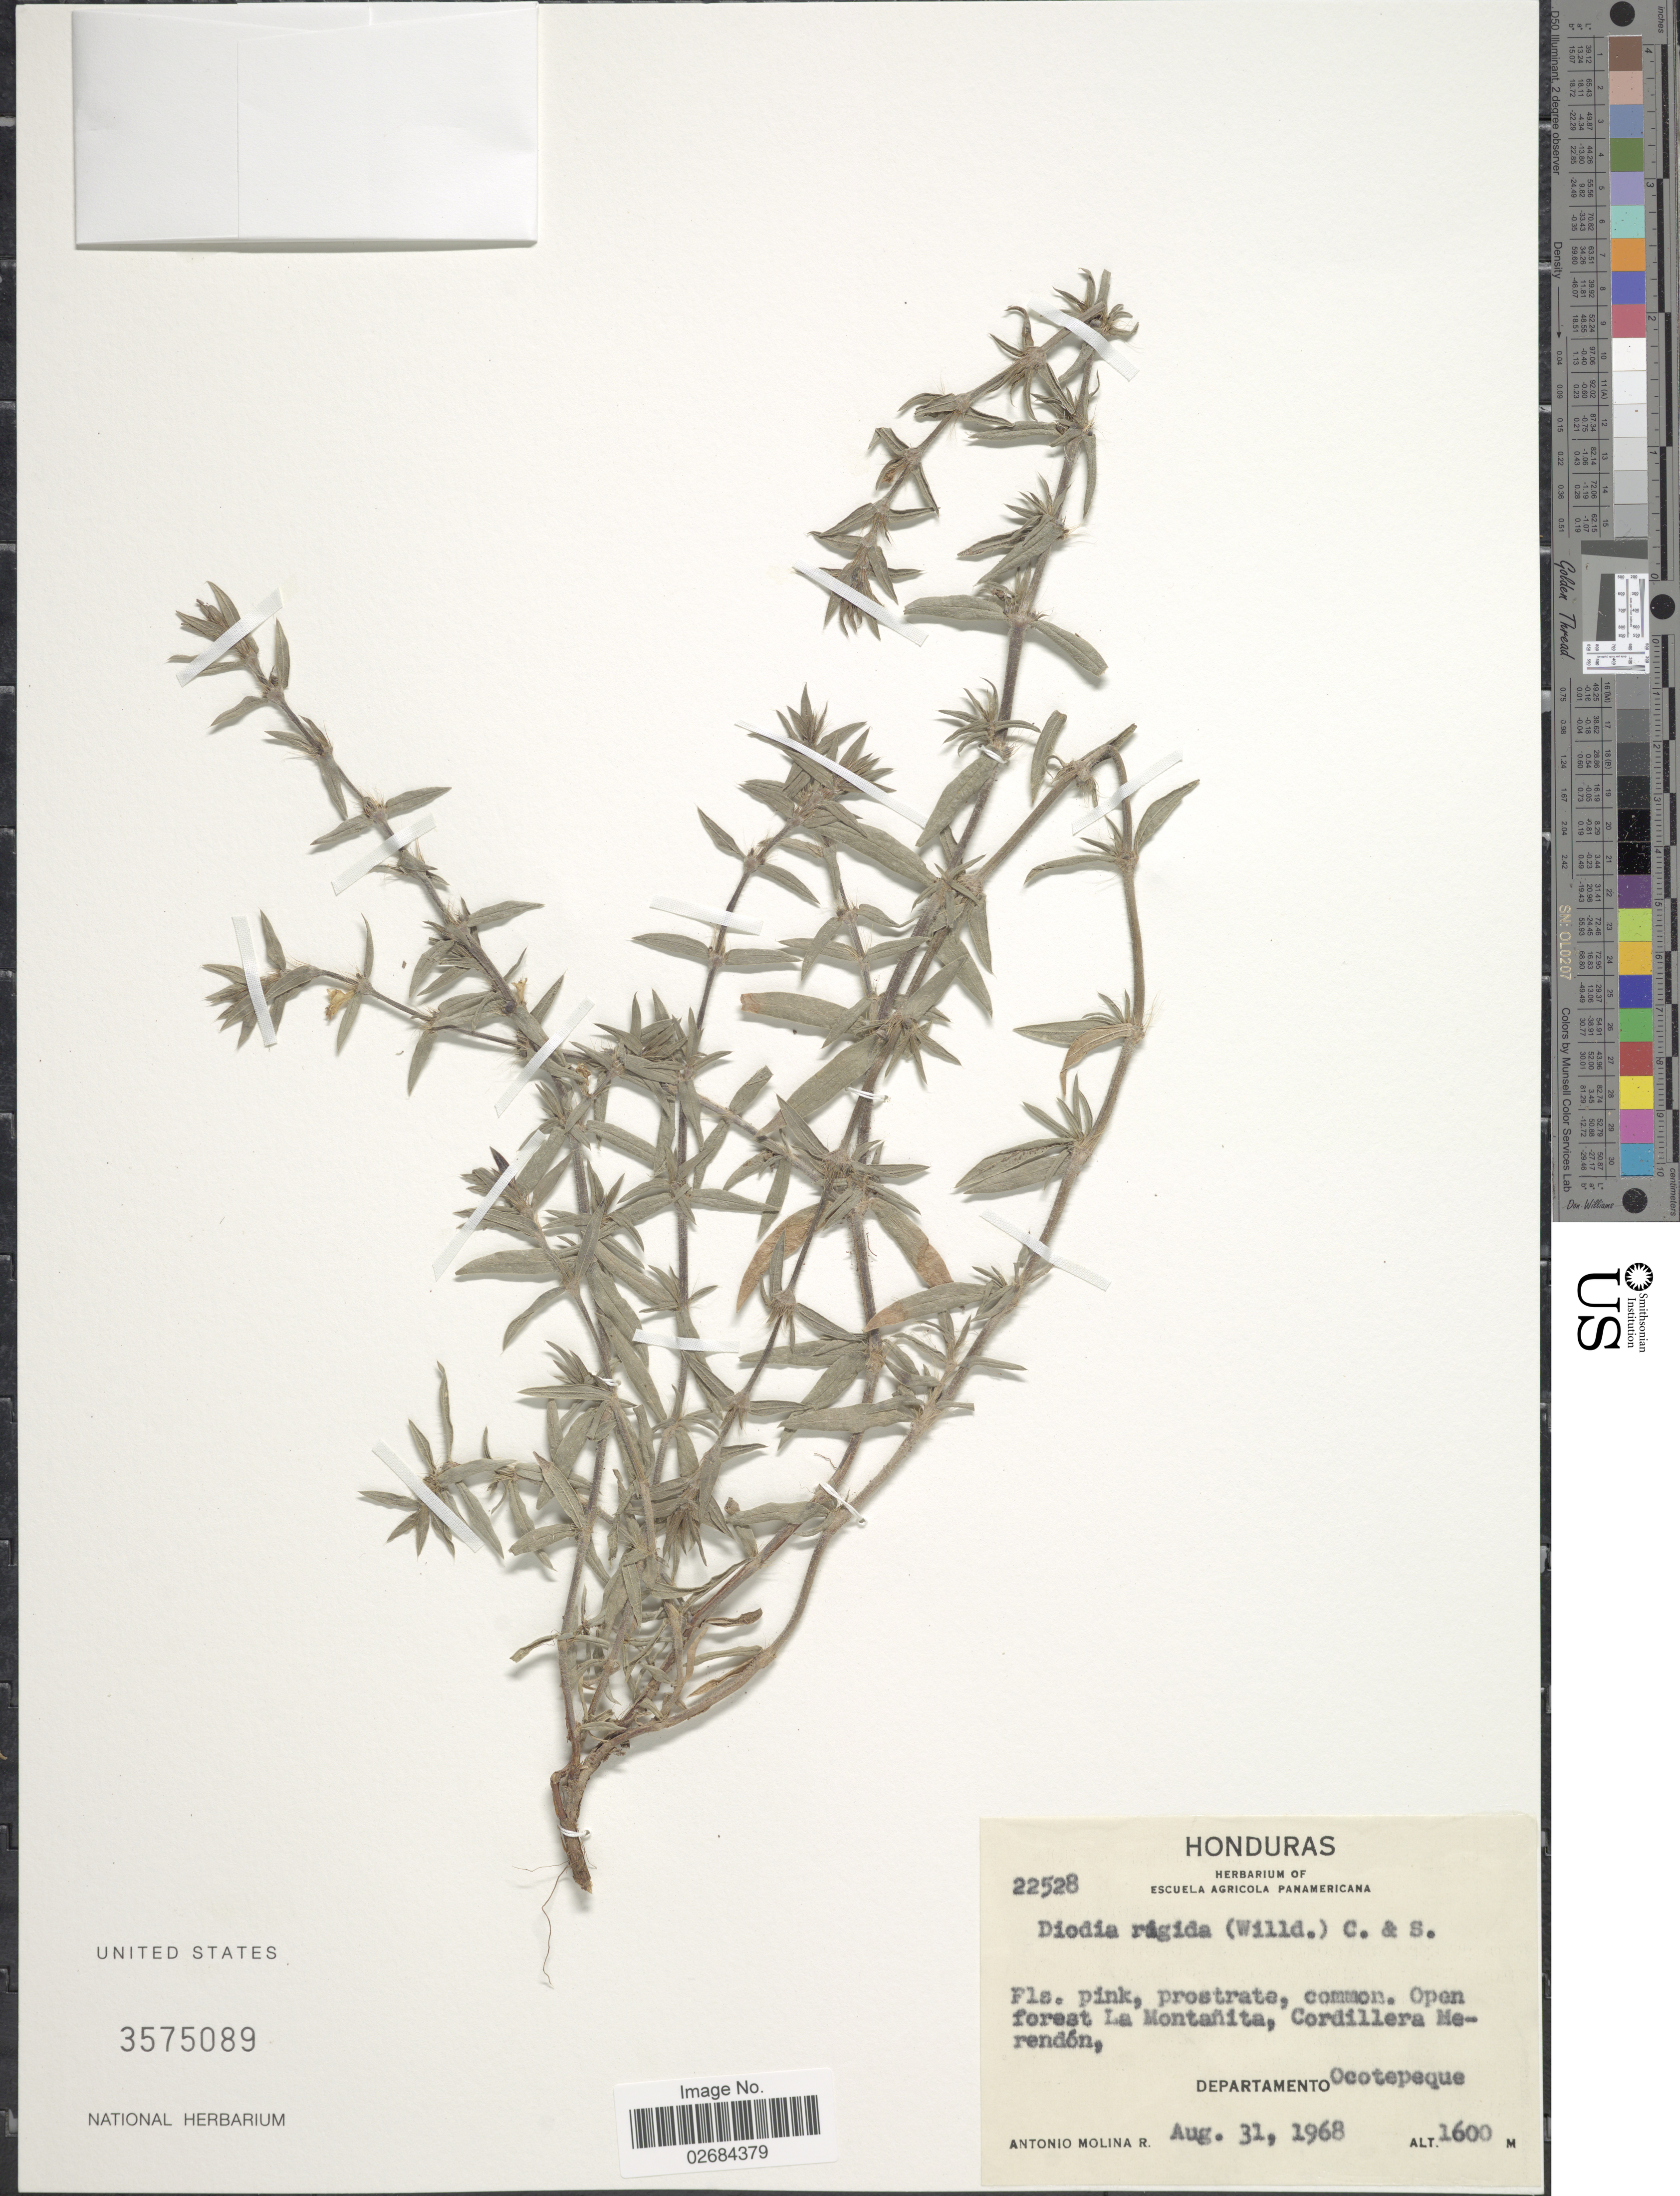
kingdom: Plantae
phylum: Tracheophyta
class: Magnoliopsida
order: Gentianales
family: Rubiaceae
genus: Diodia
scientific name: Diodia rigida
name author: Cham. & Schltdl.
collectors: A. Molina R.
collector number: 22528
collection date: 1968-08-31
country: Honduras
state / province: Ocotepeque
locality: La Montañita, Cordillera Merendón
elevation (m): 1600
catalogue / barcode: US 3575089